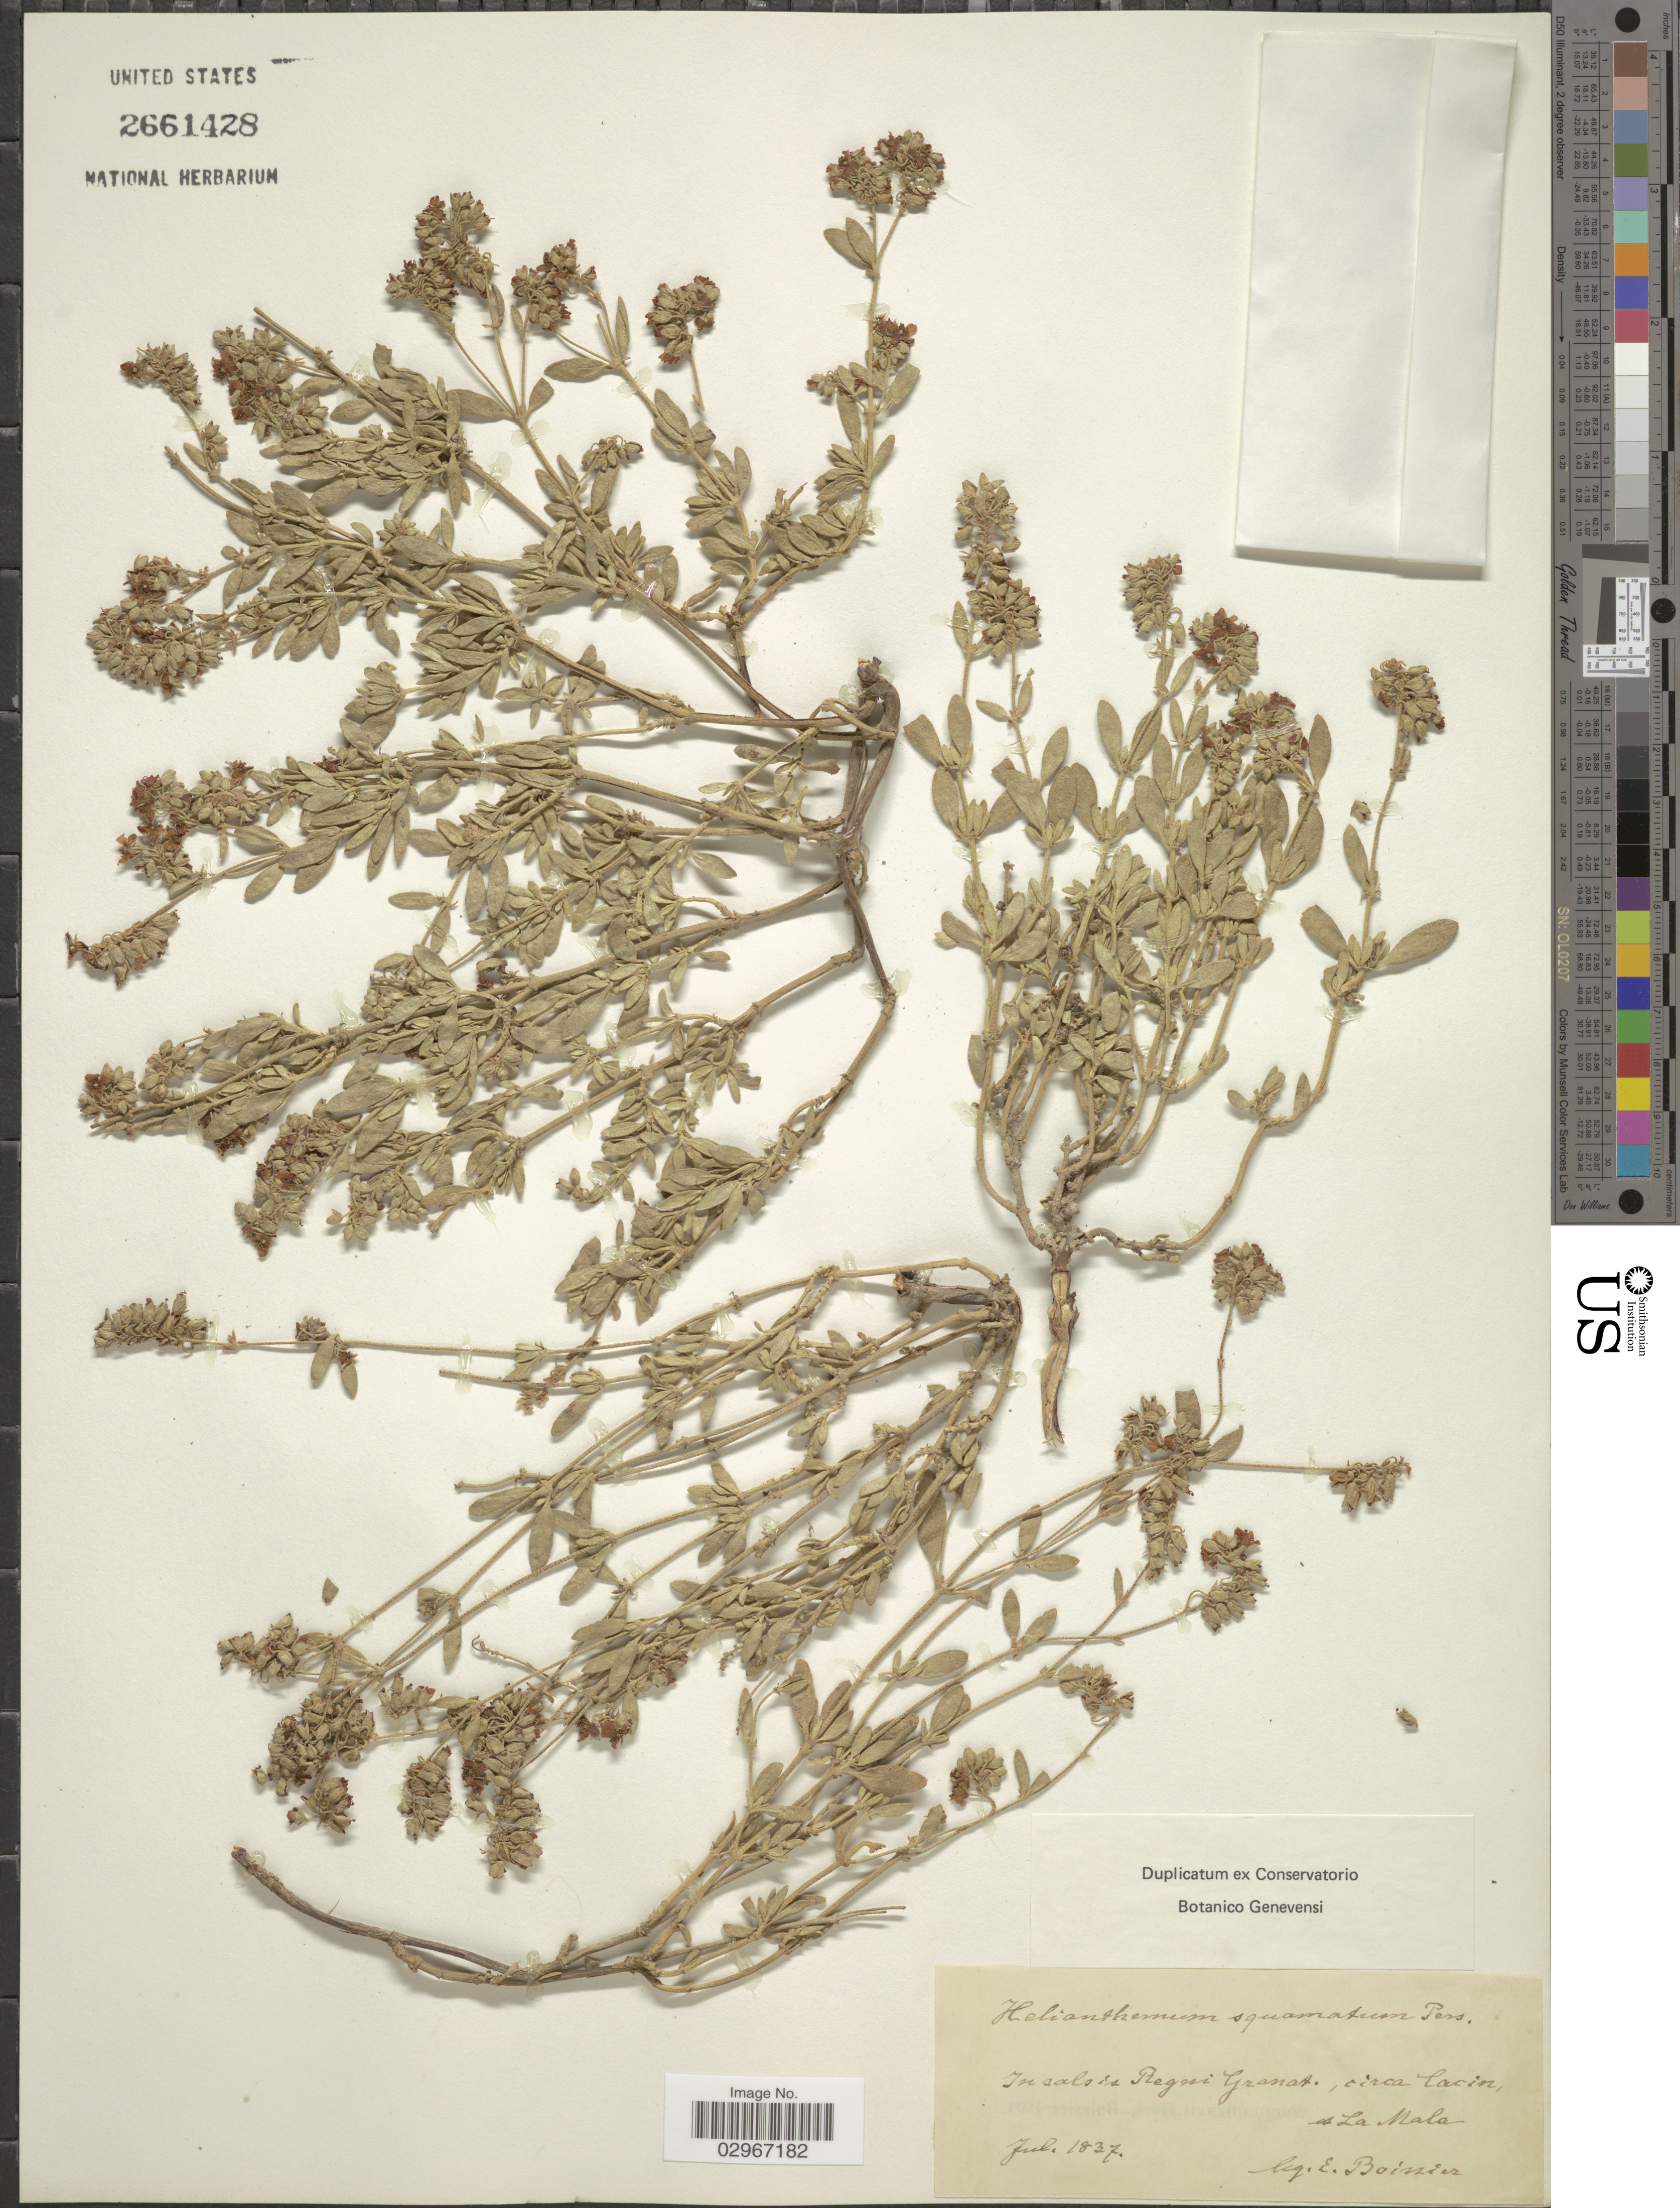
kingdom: Plantae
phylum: Tracheophyta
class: Magnoliopsida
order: Malvales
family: Cistaceae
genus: Helianthemum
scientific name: Helianthemum squamatum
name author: (L.) Dum. Cours.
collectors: E. Boissiere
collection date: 1837-07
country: Spain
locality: Insalsia Regni Granat, circa Cacin, La Mala.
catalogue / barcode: US 2661428